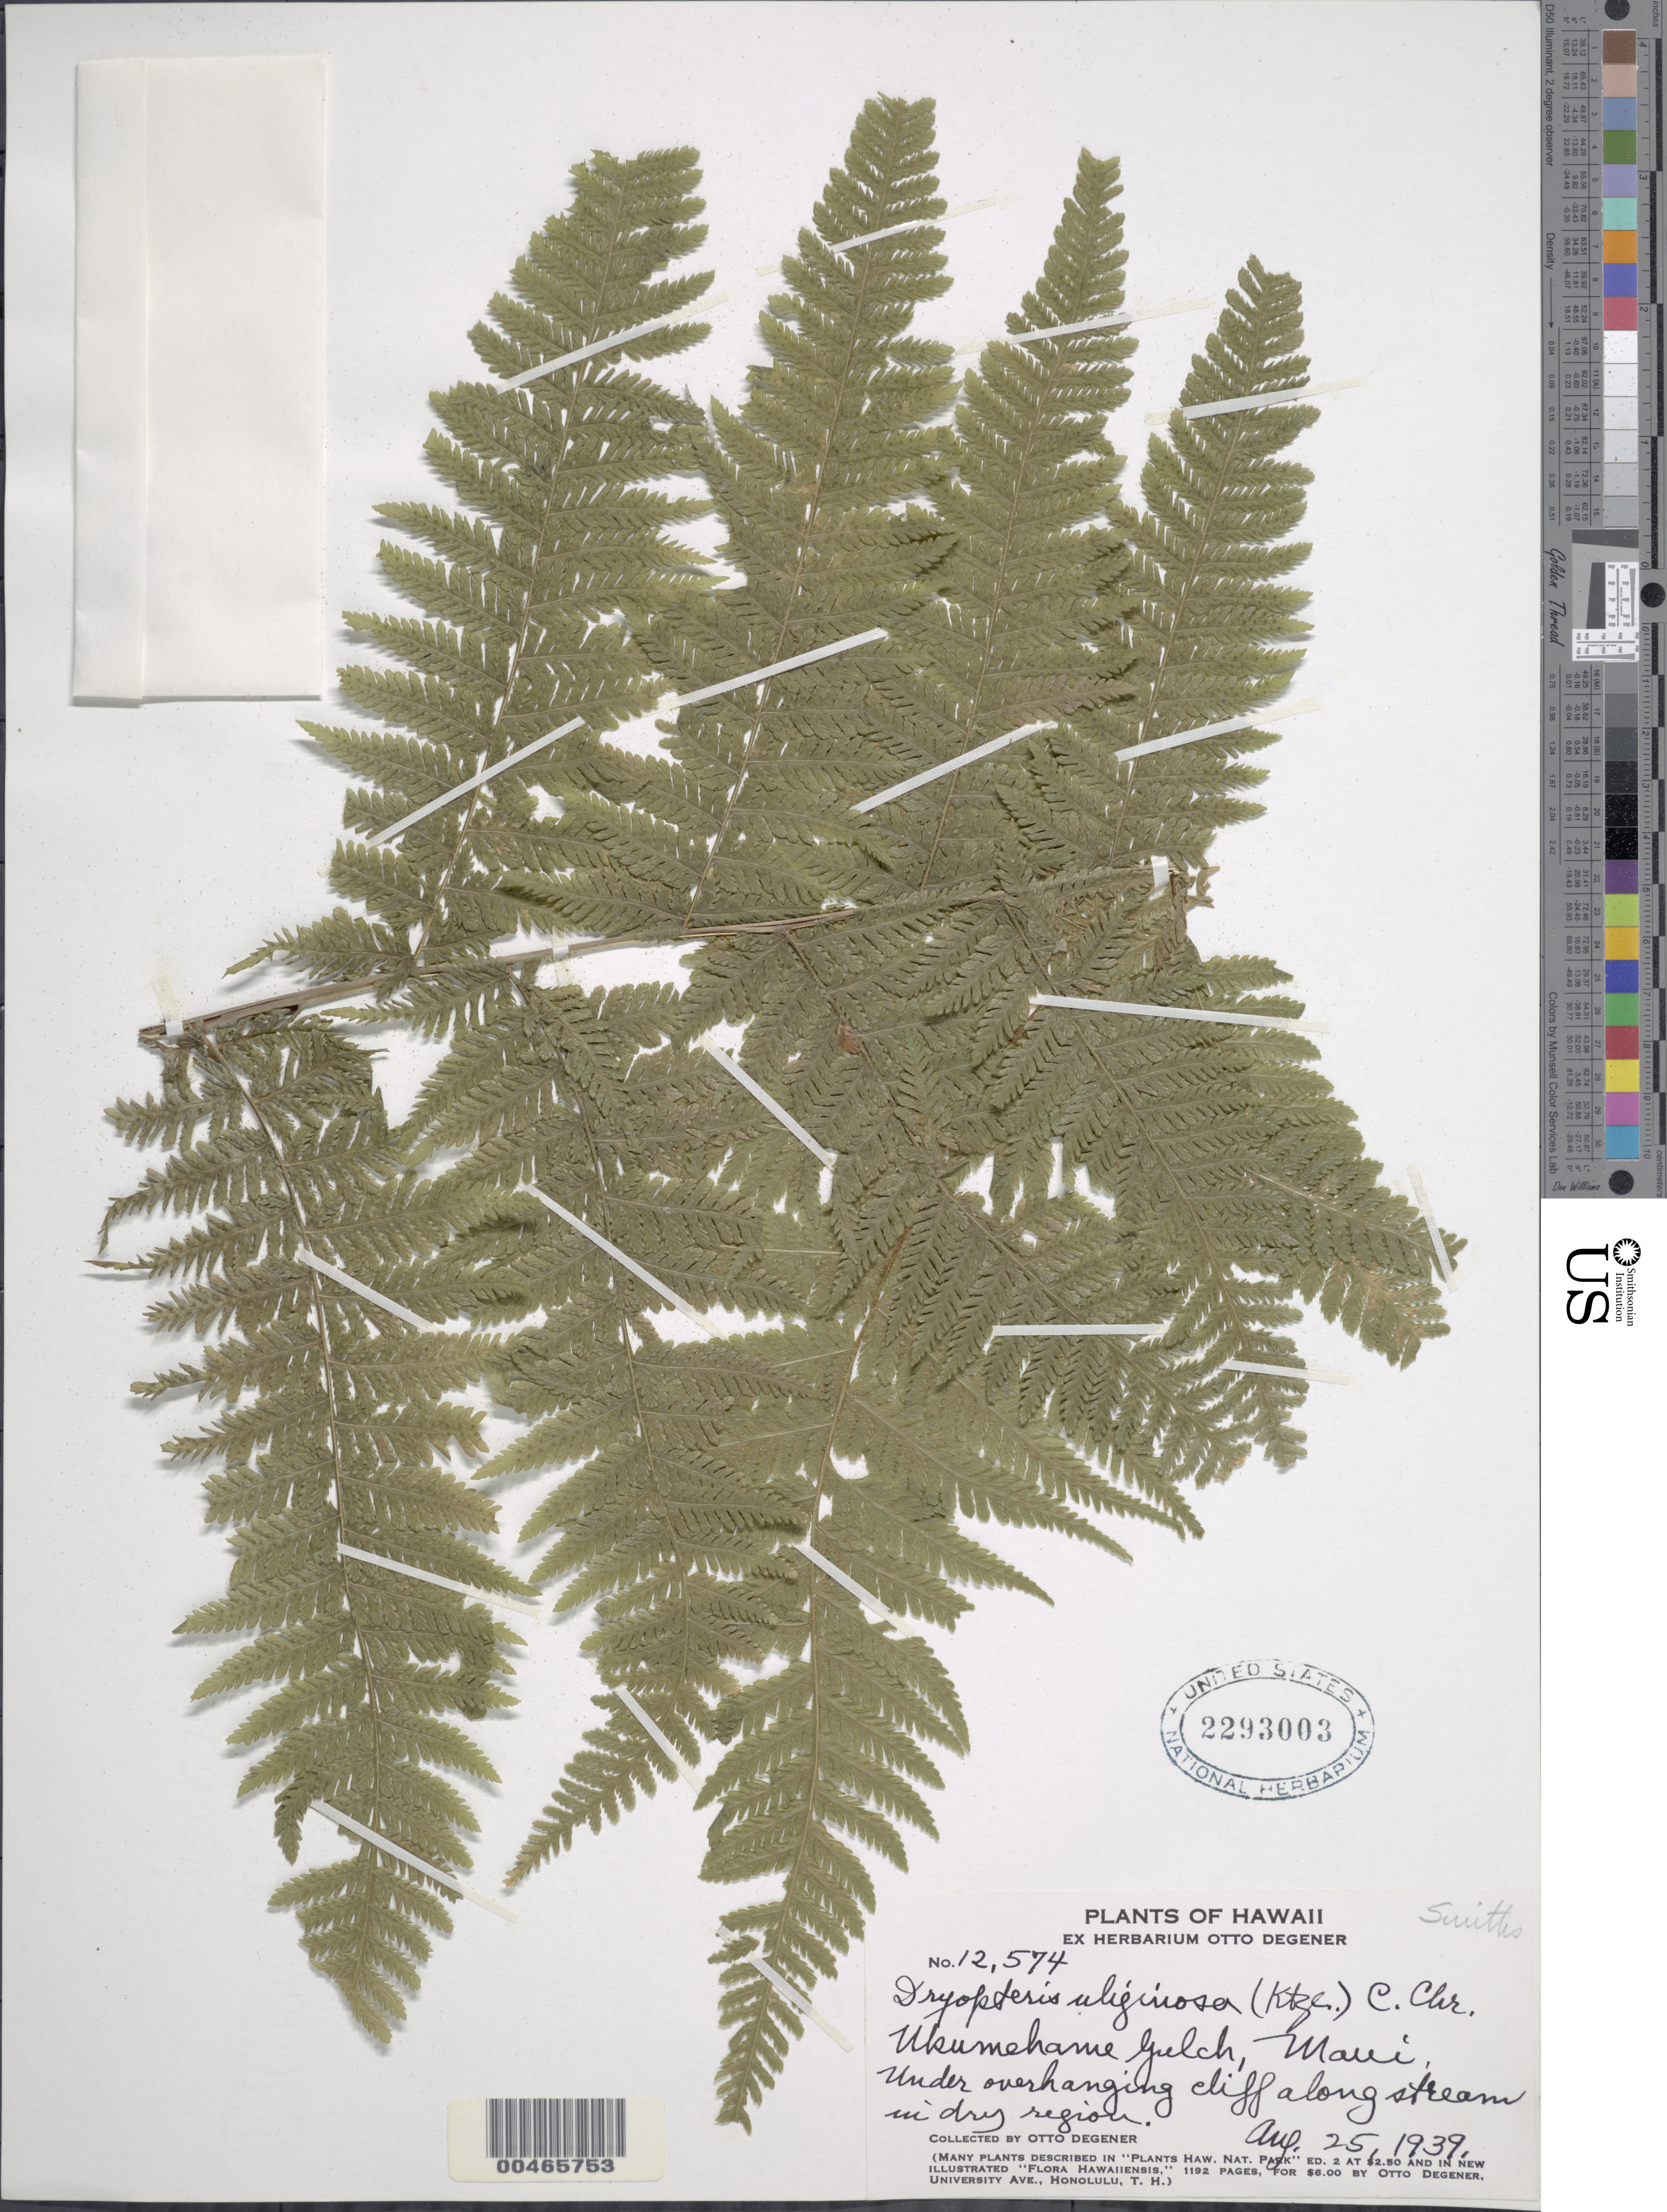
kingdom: Plantae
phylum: Tracheophyta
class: Polypodiopsida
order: Polypodiales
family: Thelypteridaceae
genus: Macrothelypteris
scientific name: Macrothelypteris torresiana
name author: (Gaudich.) Ching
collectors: O. Degener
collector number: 12574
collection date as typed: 25 Aug 1939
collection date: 1939-08-25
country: United States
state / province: Hawaii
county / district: Maui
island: Maui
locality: Ukumehame Gulch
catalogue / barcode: US 2293003